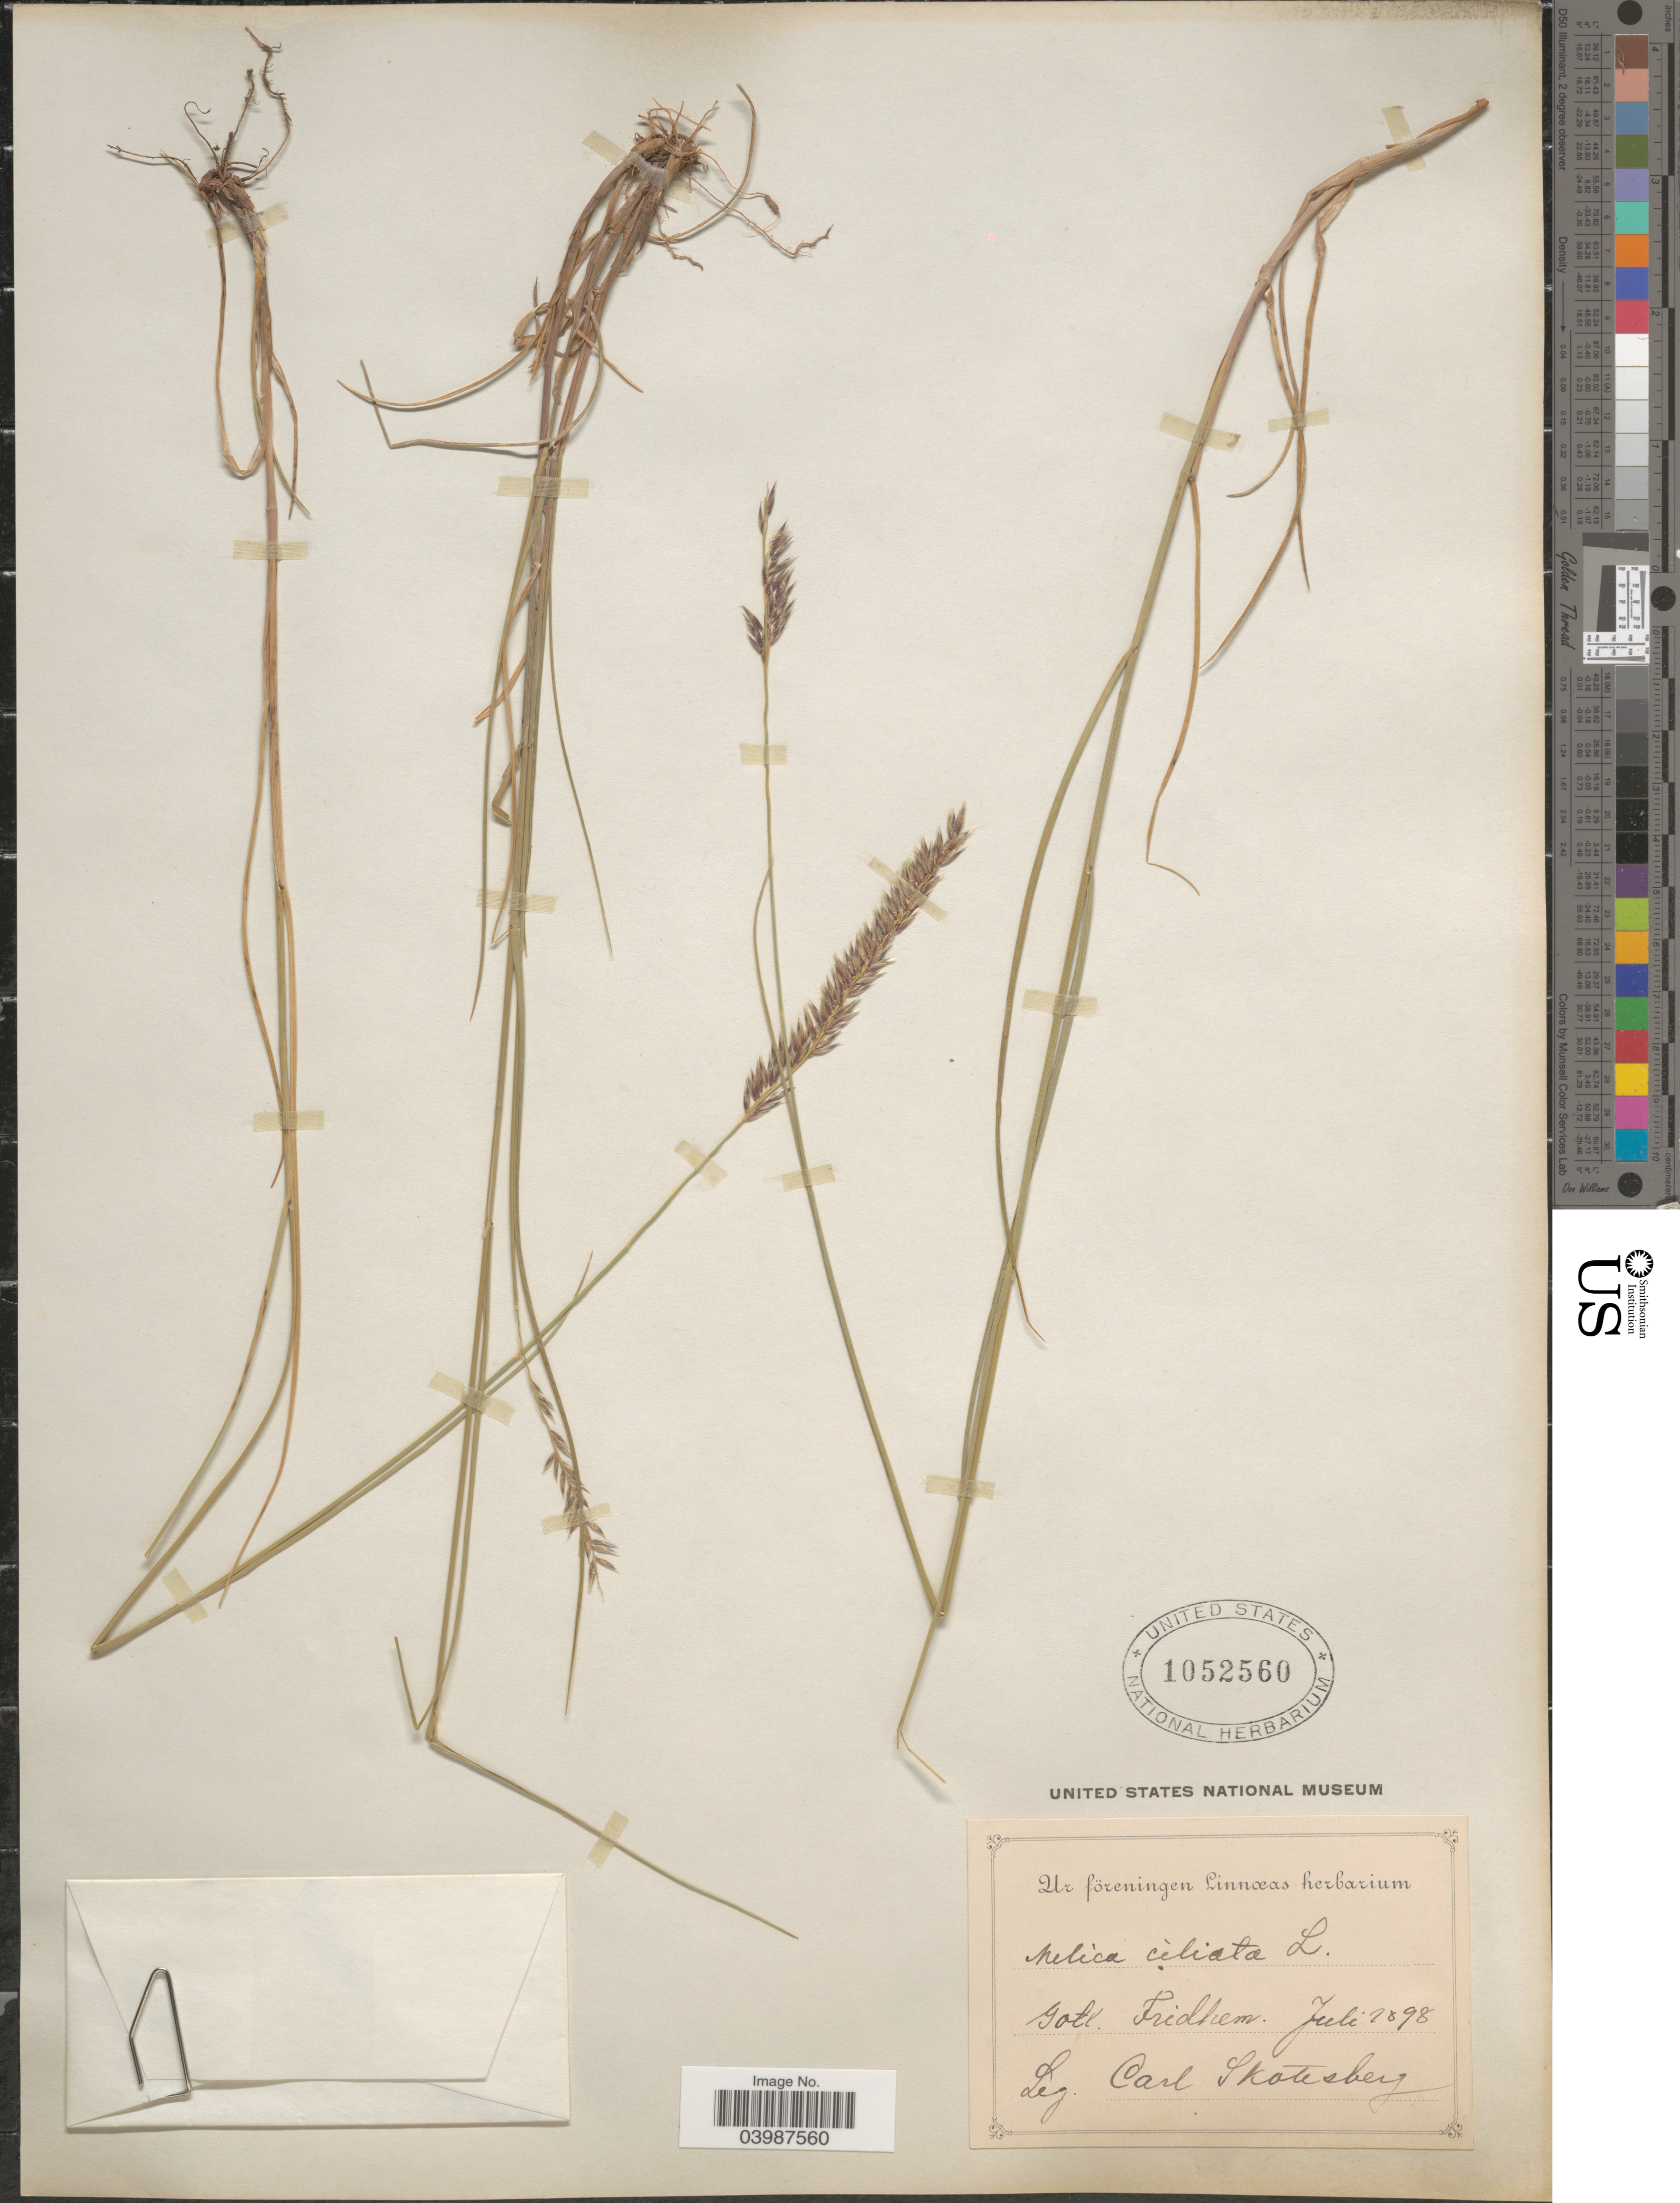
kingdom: Plantae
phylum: Tracheophyta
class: Liliopsida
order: Poales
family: Poaceae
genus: Melica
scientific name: Melica ciliata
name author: L.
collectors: C. Skottsberg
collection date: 1898-07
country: Sweden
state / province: Gotland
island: Gotland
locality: Gotl. Fridhem.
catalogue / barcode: US 1052560